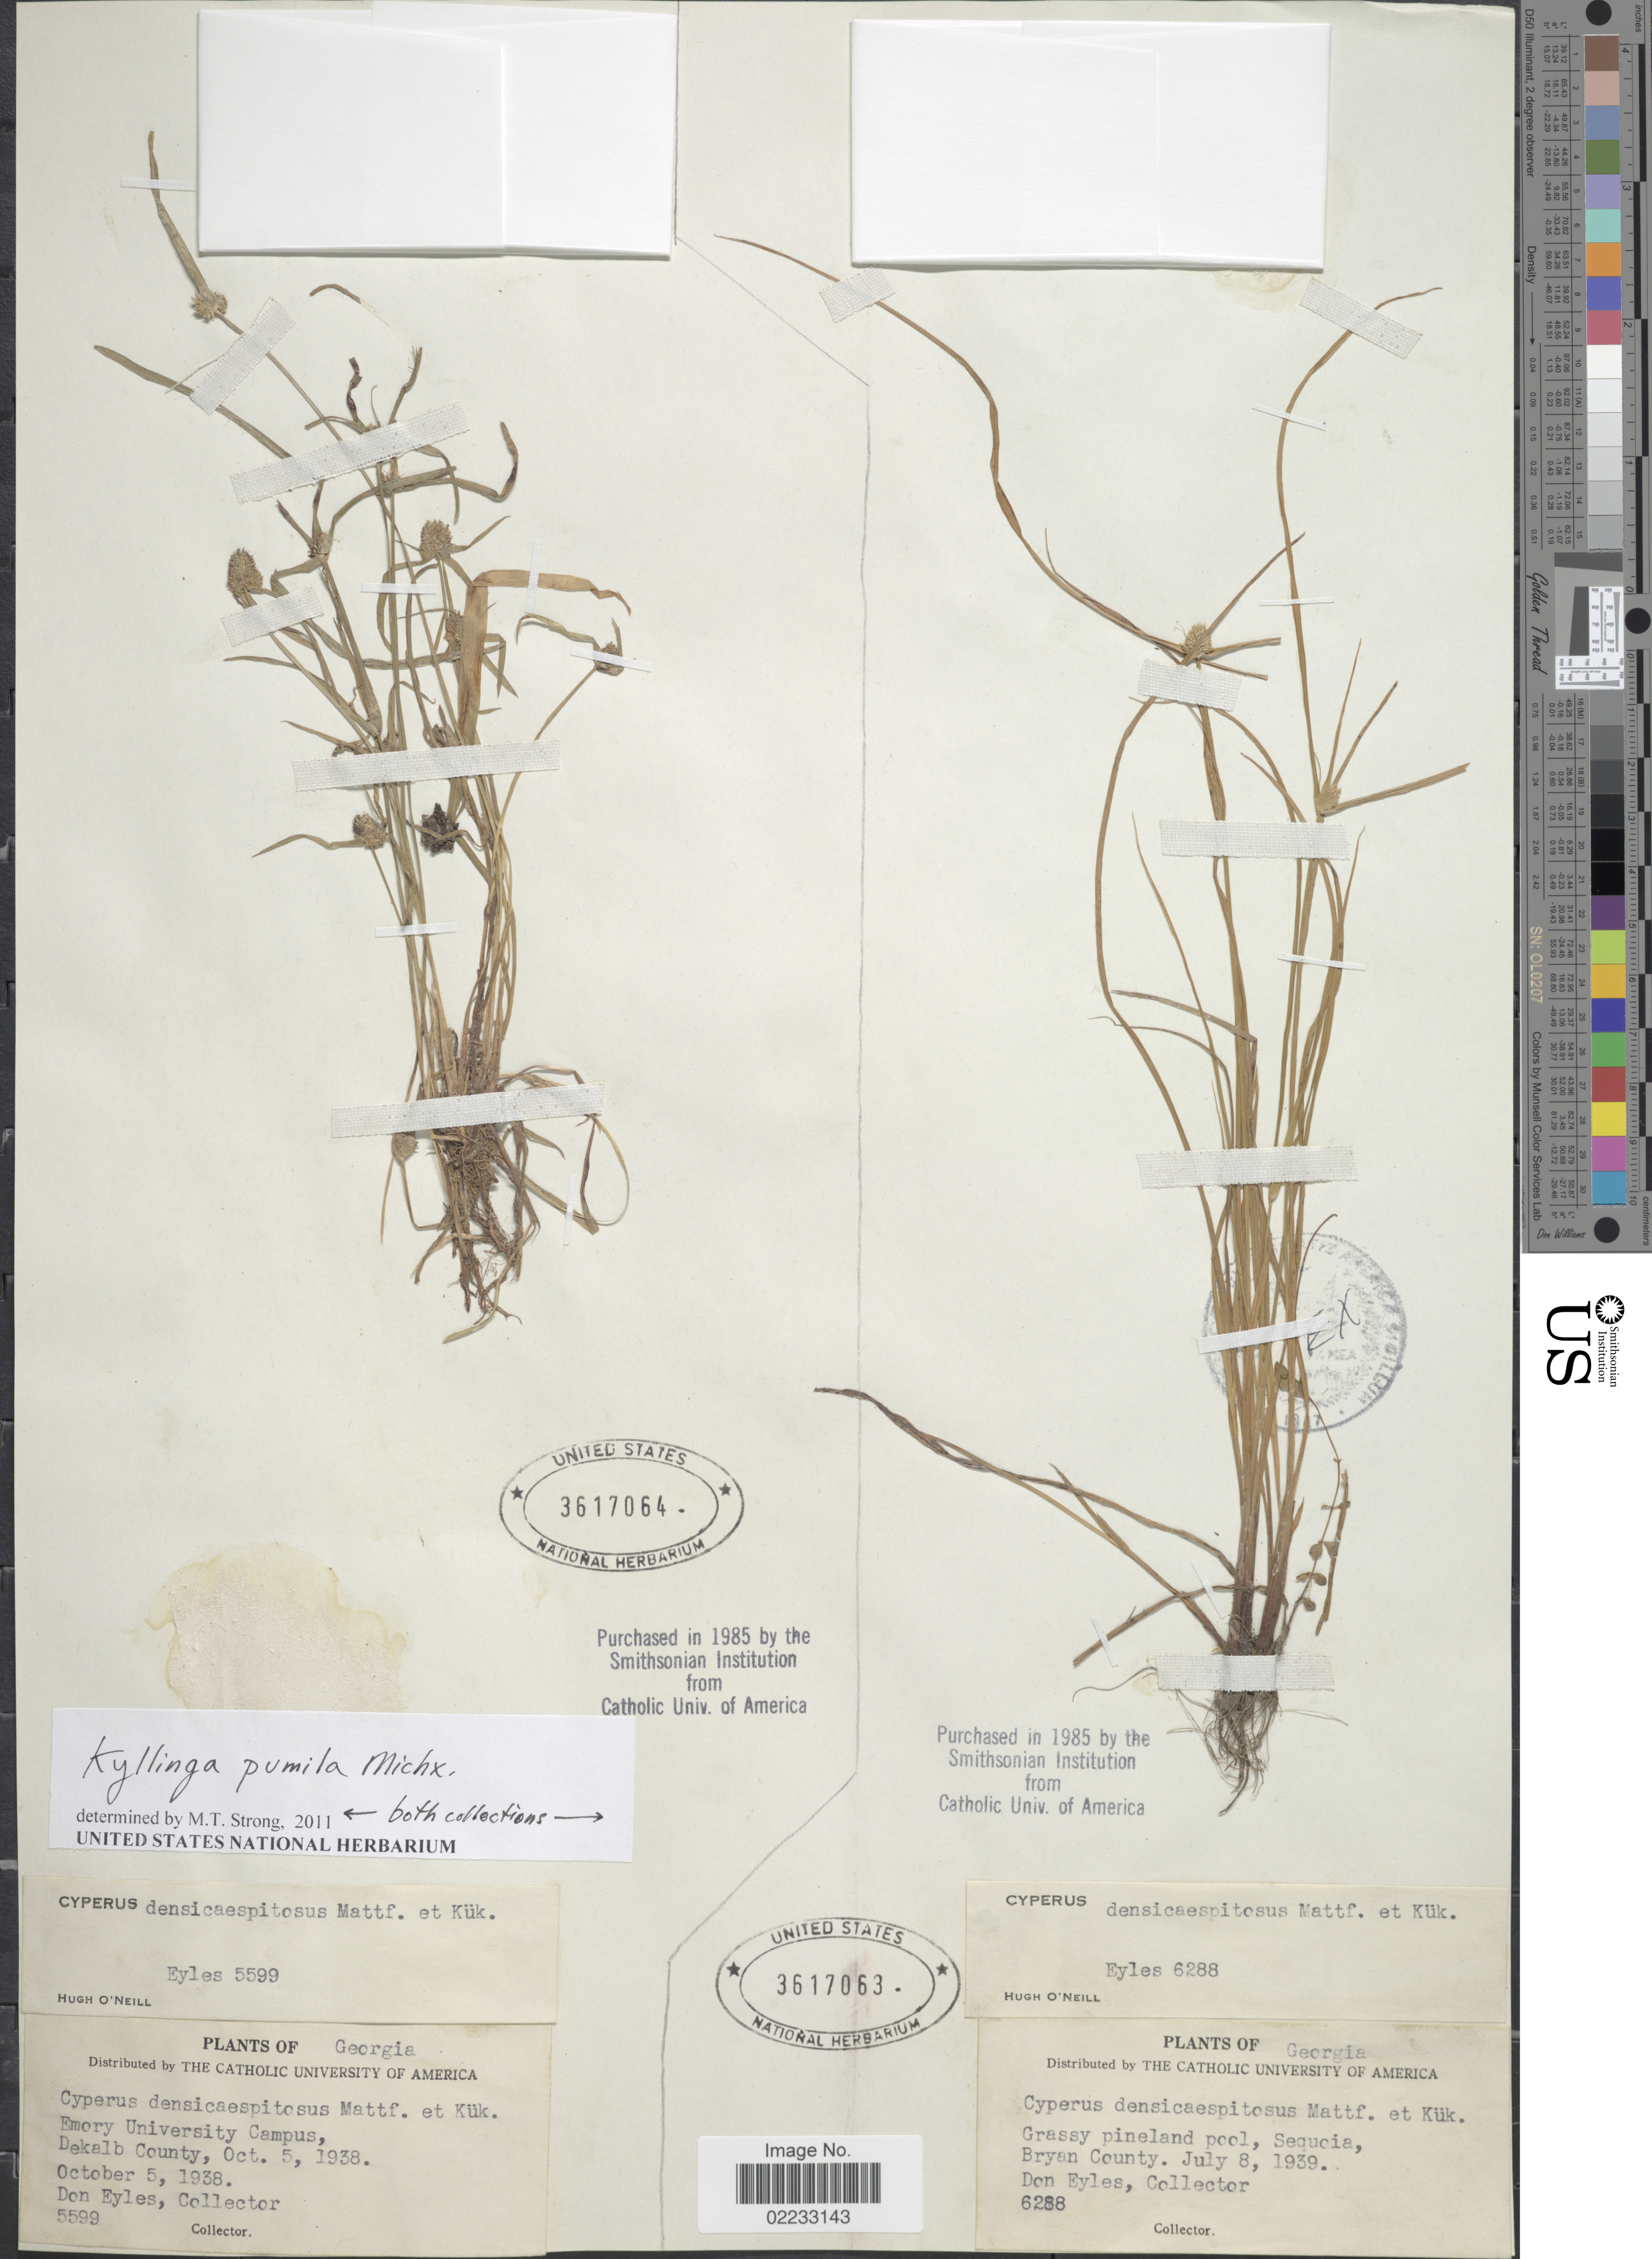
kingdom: Plantae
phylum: Tracheophyta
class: Liliopsida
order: Poales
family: Cyperaceae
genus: Cyperus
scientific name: Cyperus hortensis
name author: (Salzm. ex Steud.) Dorr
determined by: Strong, Mark T., (BOT), Smithsonian Institution - National Museum of Natural History (UNITED STATES)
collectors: D. Eyles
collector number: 5599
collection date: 1938-10-05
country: United States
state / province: Georgia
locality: Emory University Campus, Dekalb County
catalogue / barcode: US 3617064-2